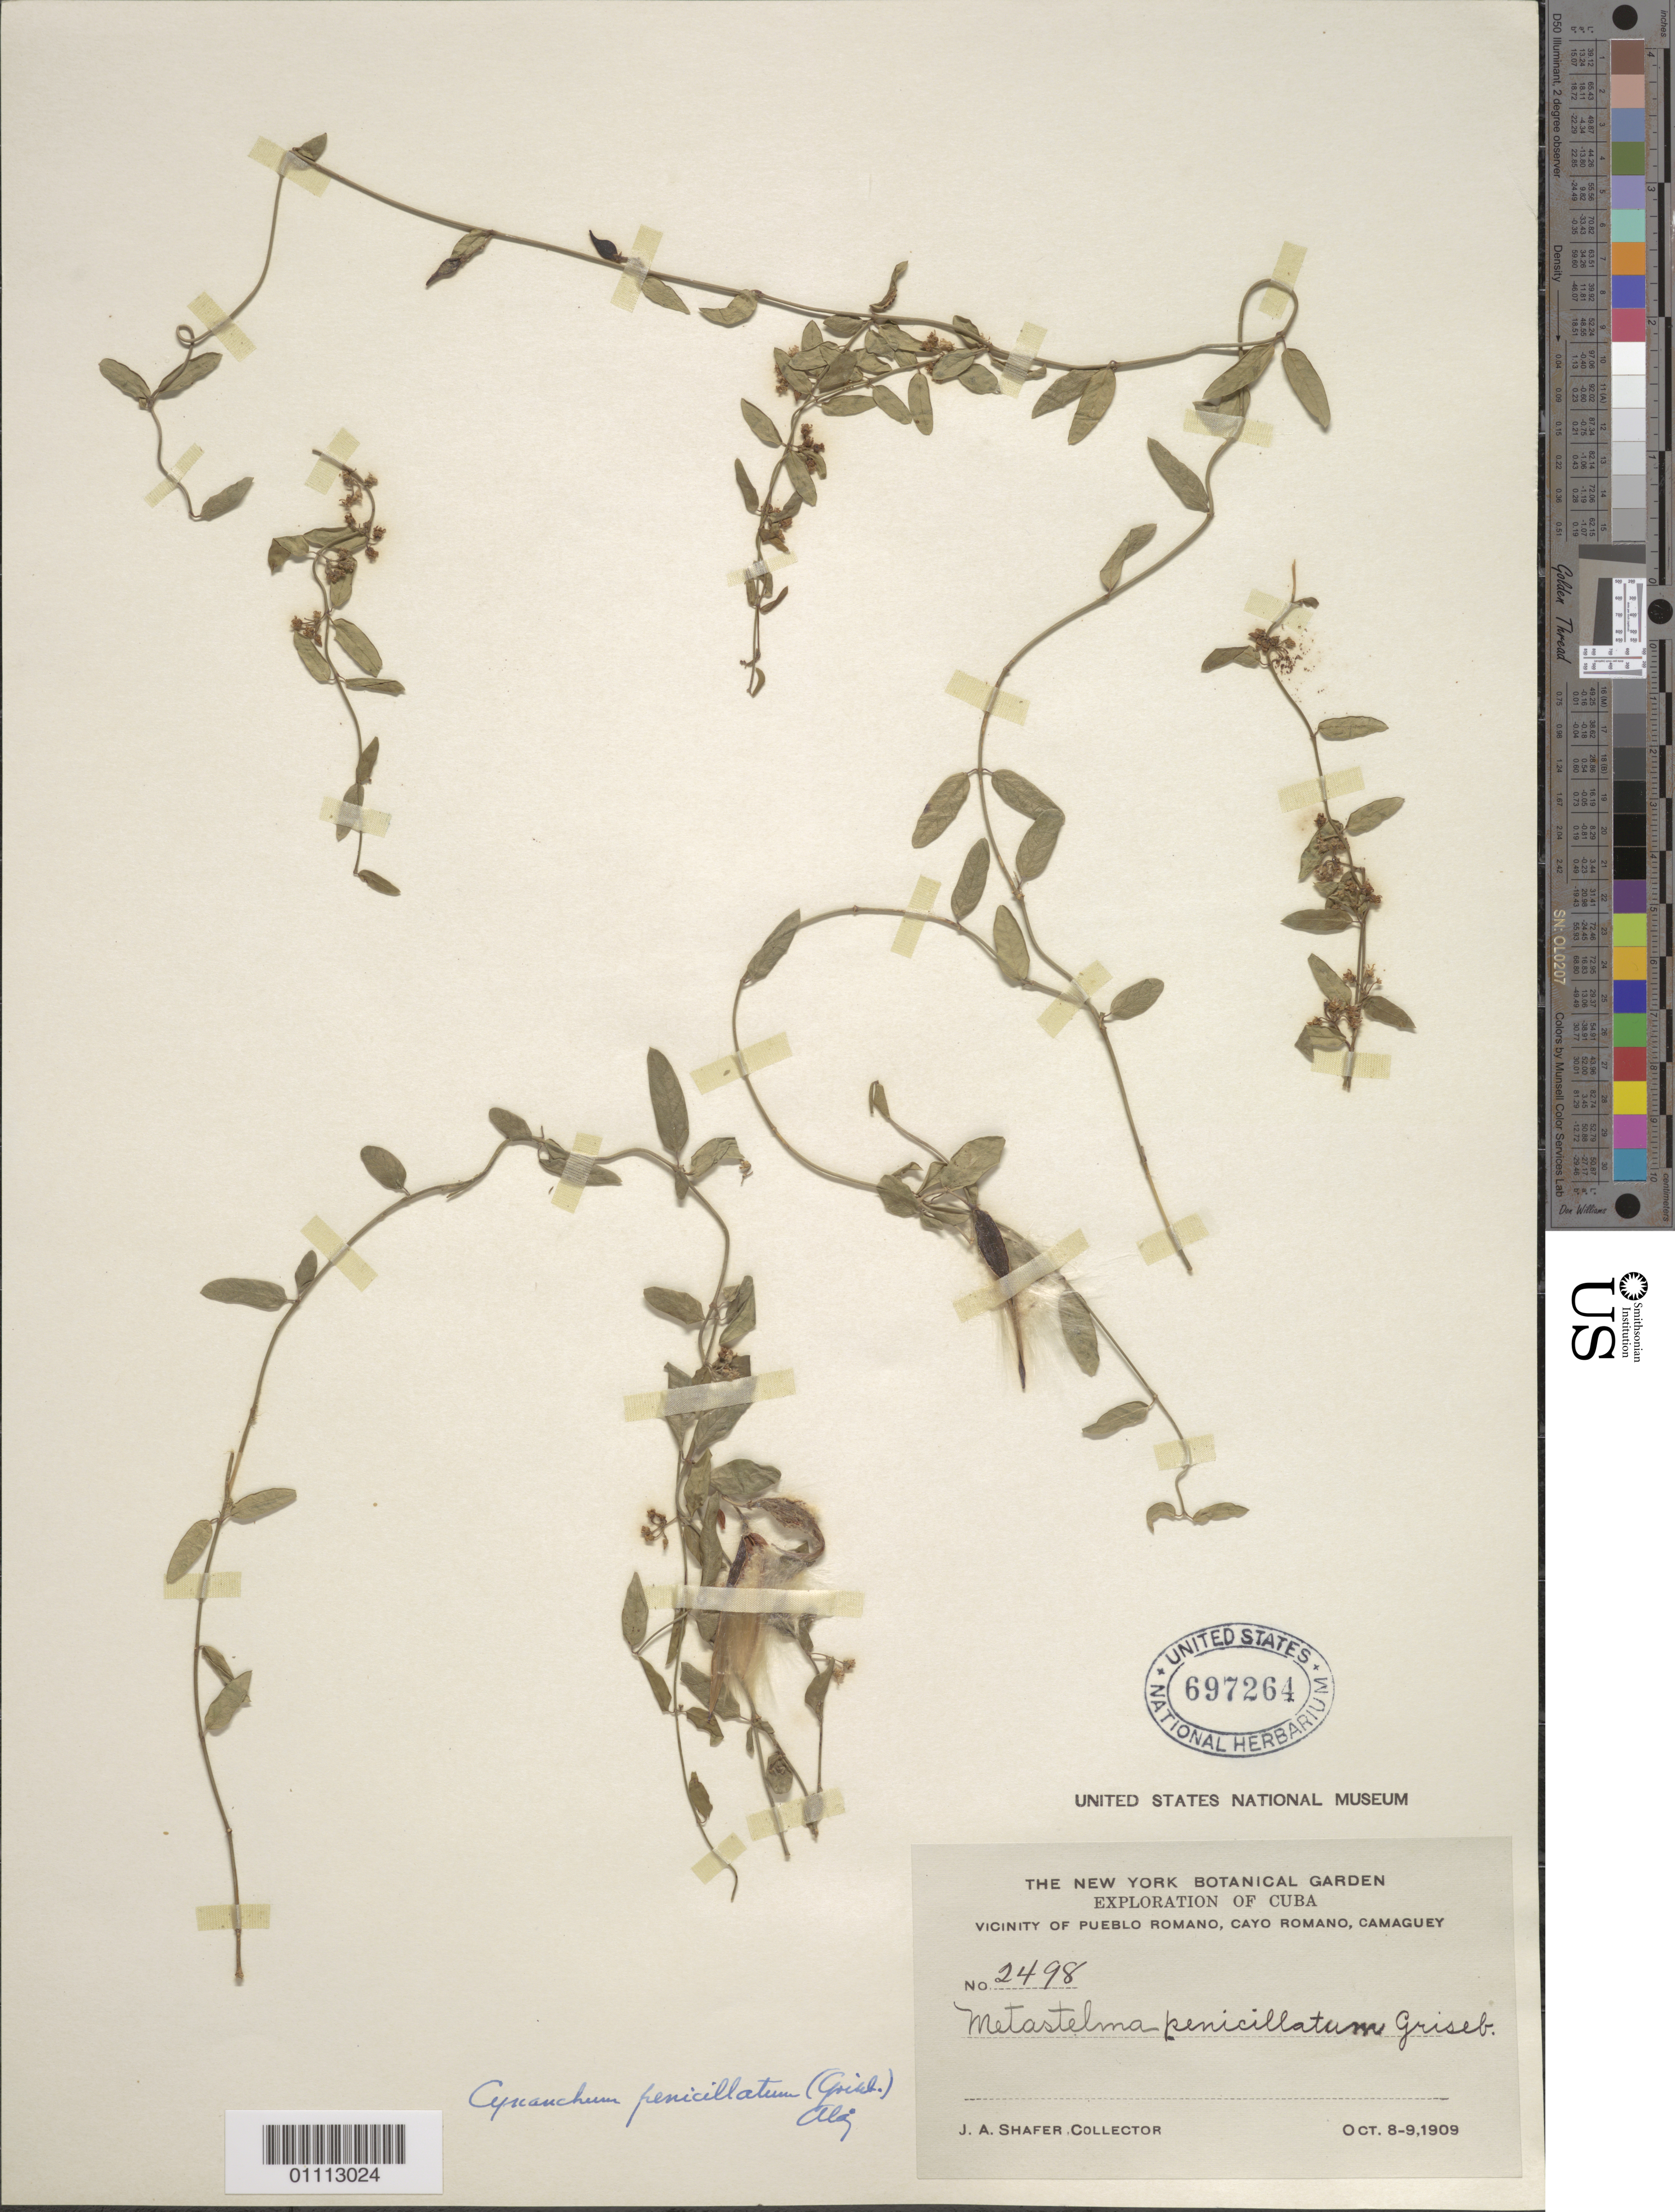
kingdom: Plantae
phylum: Tracheophyta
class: Magnoliopsida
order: Gentianales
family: Apocynaceae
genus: Cynanchum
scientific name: Cynanchum penicillatum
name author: (Griseb.) Alain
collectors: J. A. Shafer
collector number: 2498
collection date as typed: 08 Oct 1909 to 09 Oct 1909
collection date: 1909-10-08/1909-10-09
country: Cuba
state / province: Camagüey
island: Cuba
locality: Vicinity of Pueblos Romano, Cayo Romano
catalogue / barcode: US 697264